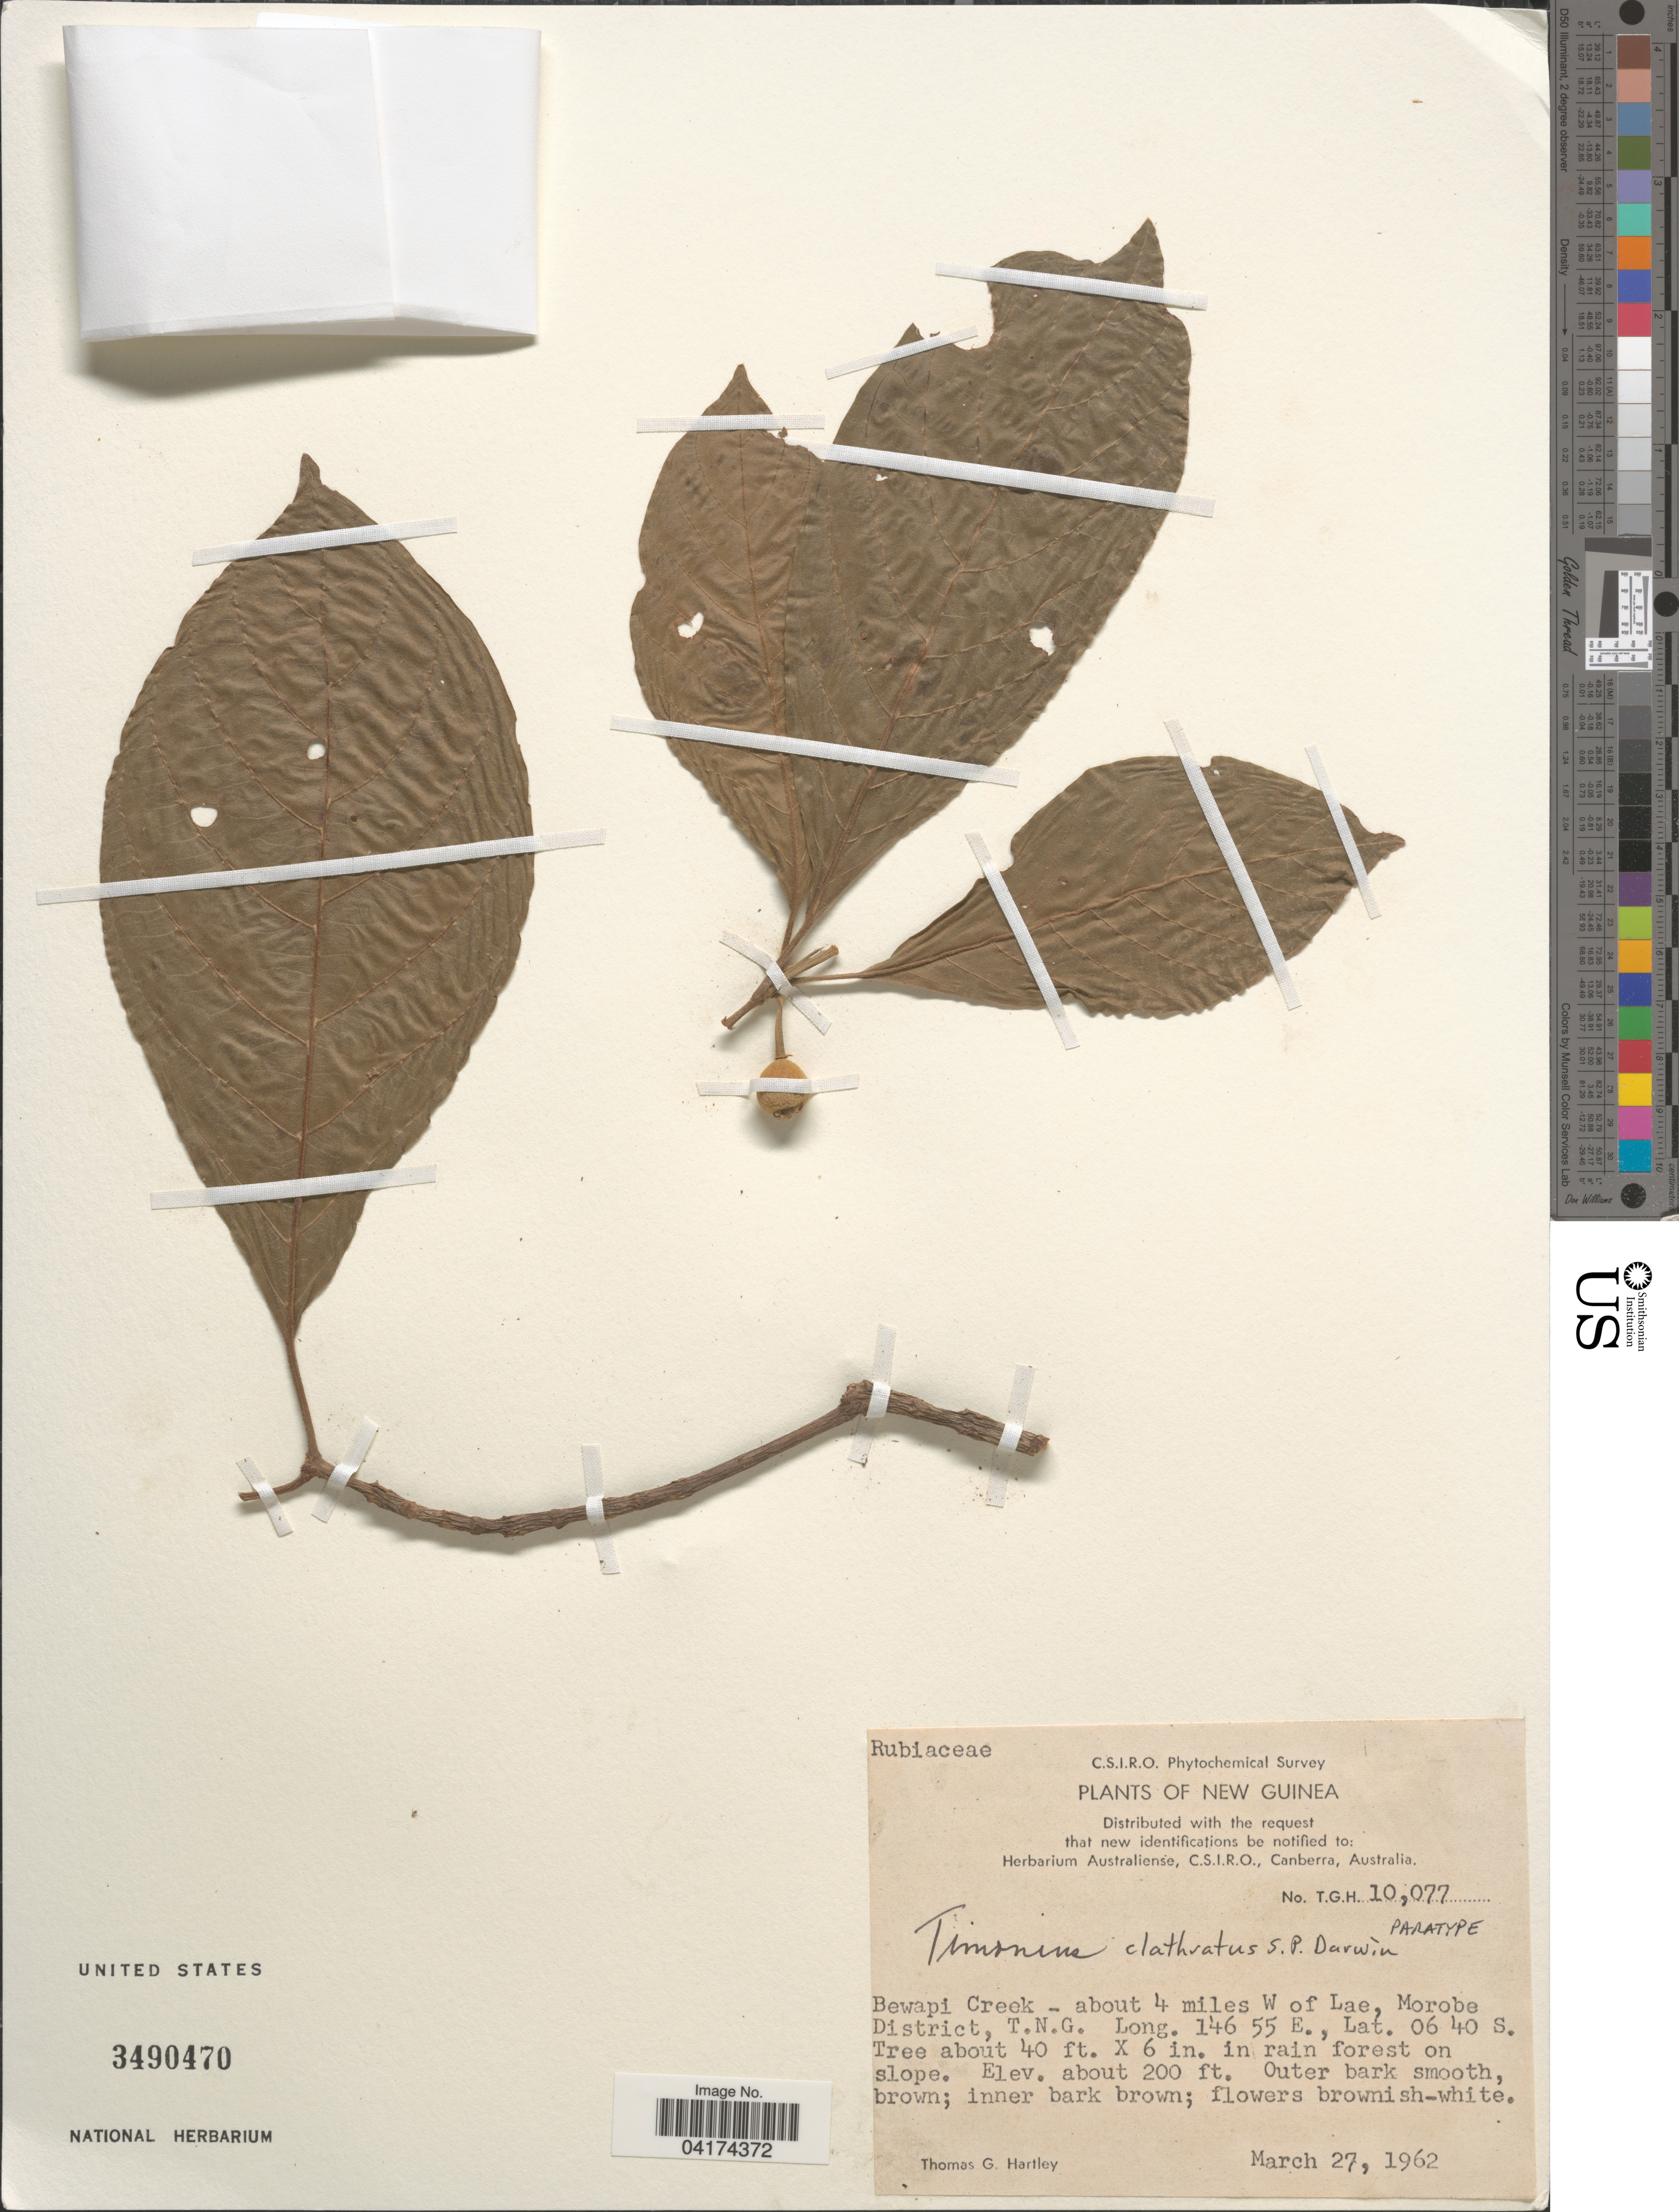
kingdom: Plantae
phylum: Tracheophyta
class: Magnoliopsida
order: Gentianales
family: Rubiaceae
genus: Timonius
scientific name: Timonius clathratus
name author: S.P. Darwin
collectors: T. G. Hartley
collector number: T.G.H.10077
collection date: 1962-03-27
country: Papua New Guinea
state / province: Morobe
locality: New Guinea. Bewapi Creek - about 4 miles W of Lae, Morobe District, T.N.G.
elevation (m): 61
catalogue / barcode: US 3490470